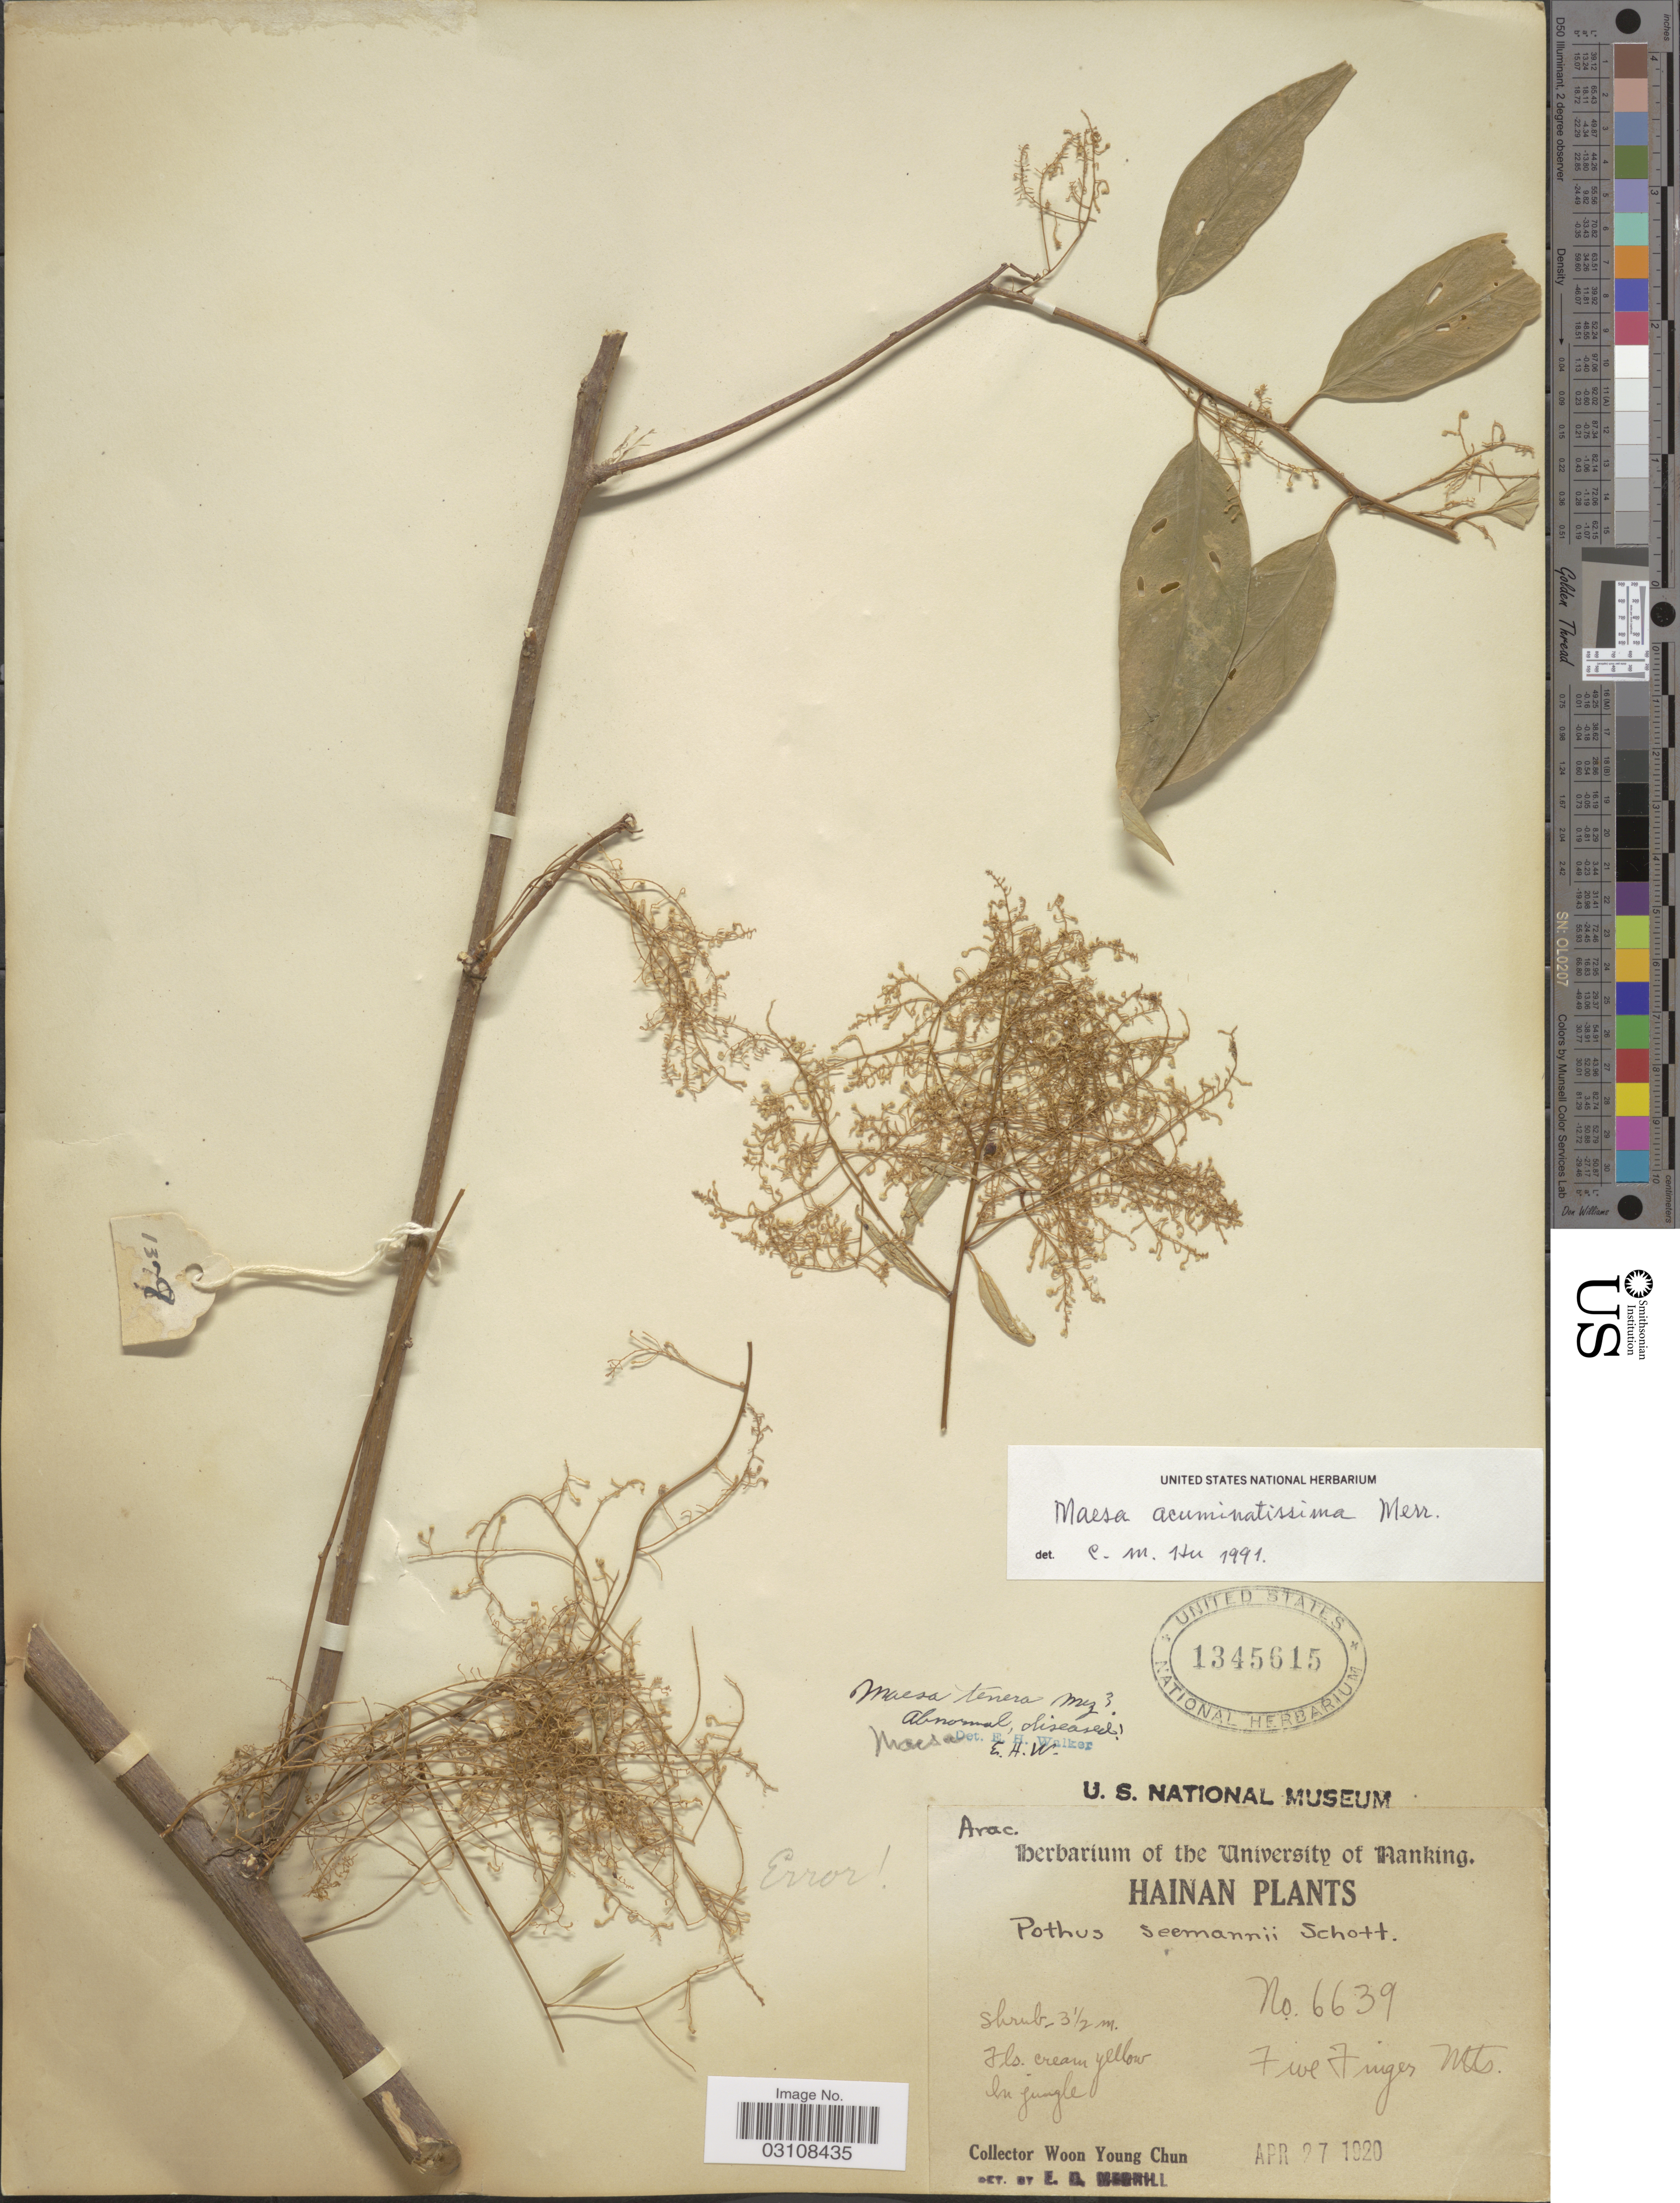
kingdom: Plantae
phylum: Tracheophyta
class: Magnoliopsida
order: Ericales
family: Primulaceae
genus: Maesa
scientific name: Maesa acuminatissima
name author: Merr.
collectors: W. Y. Chun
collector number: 6639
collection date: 1920-04-27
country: China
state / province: Hainan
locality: Five Finger Mts. In jungle.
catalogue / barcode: US 1345615